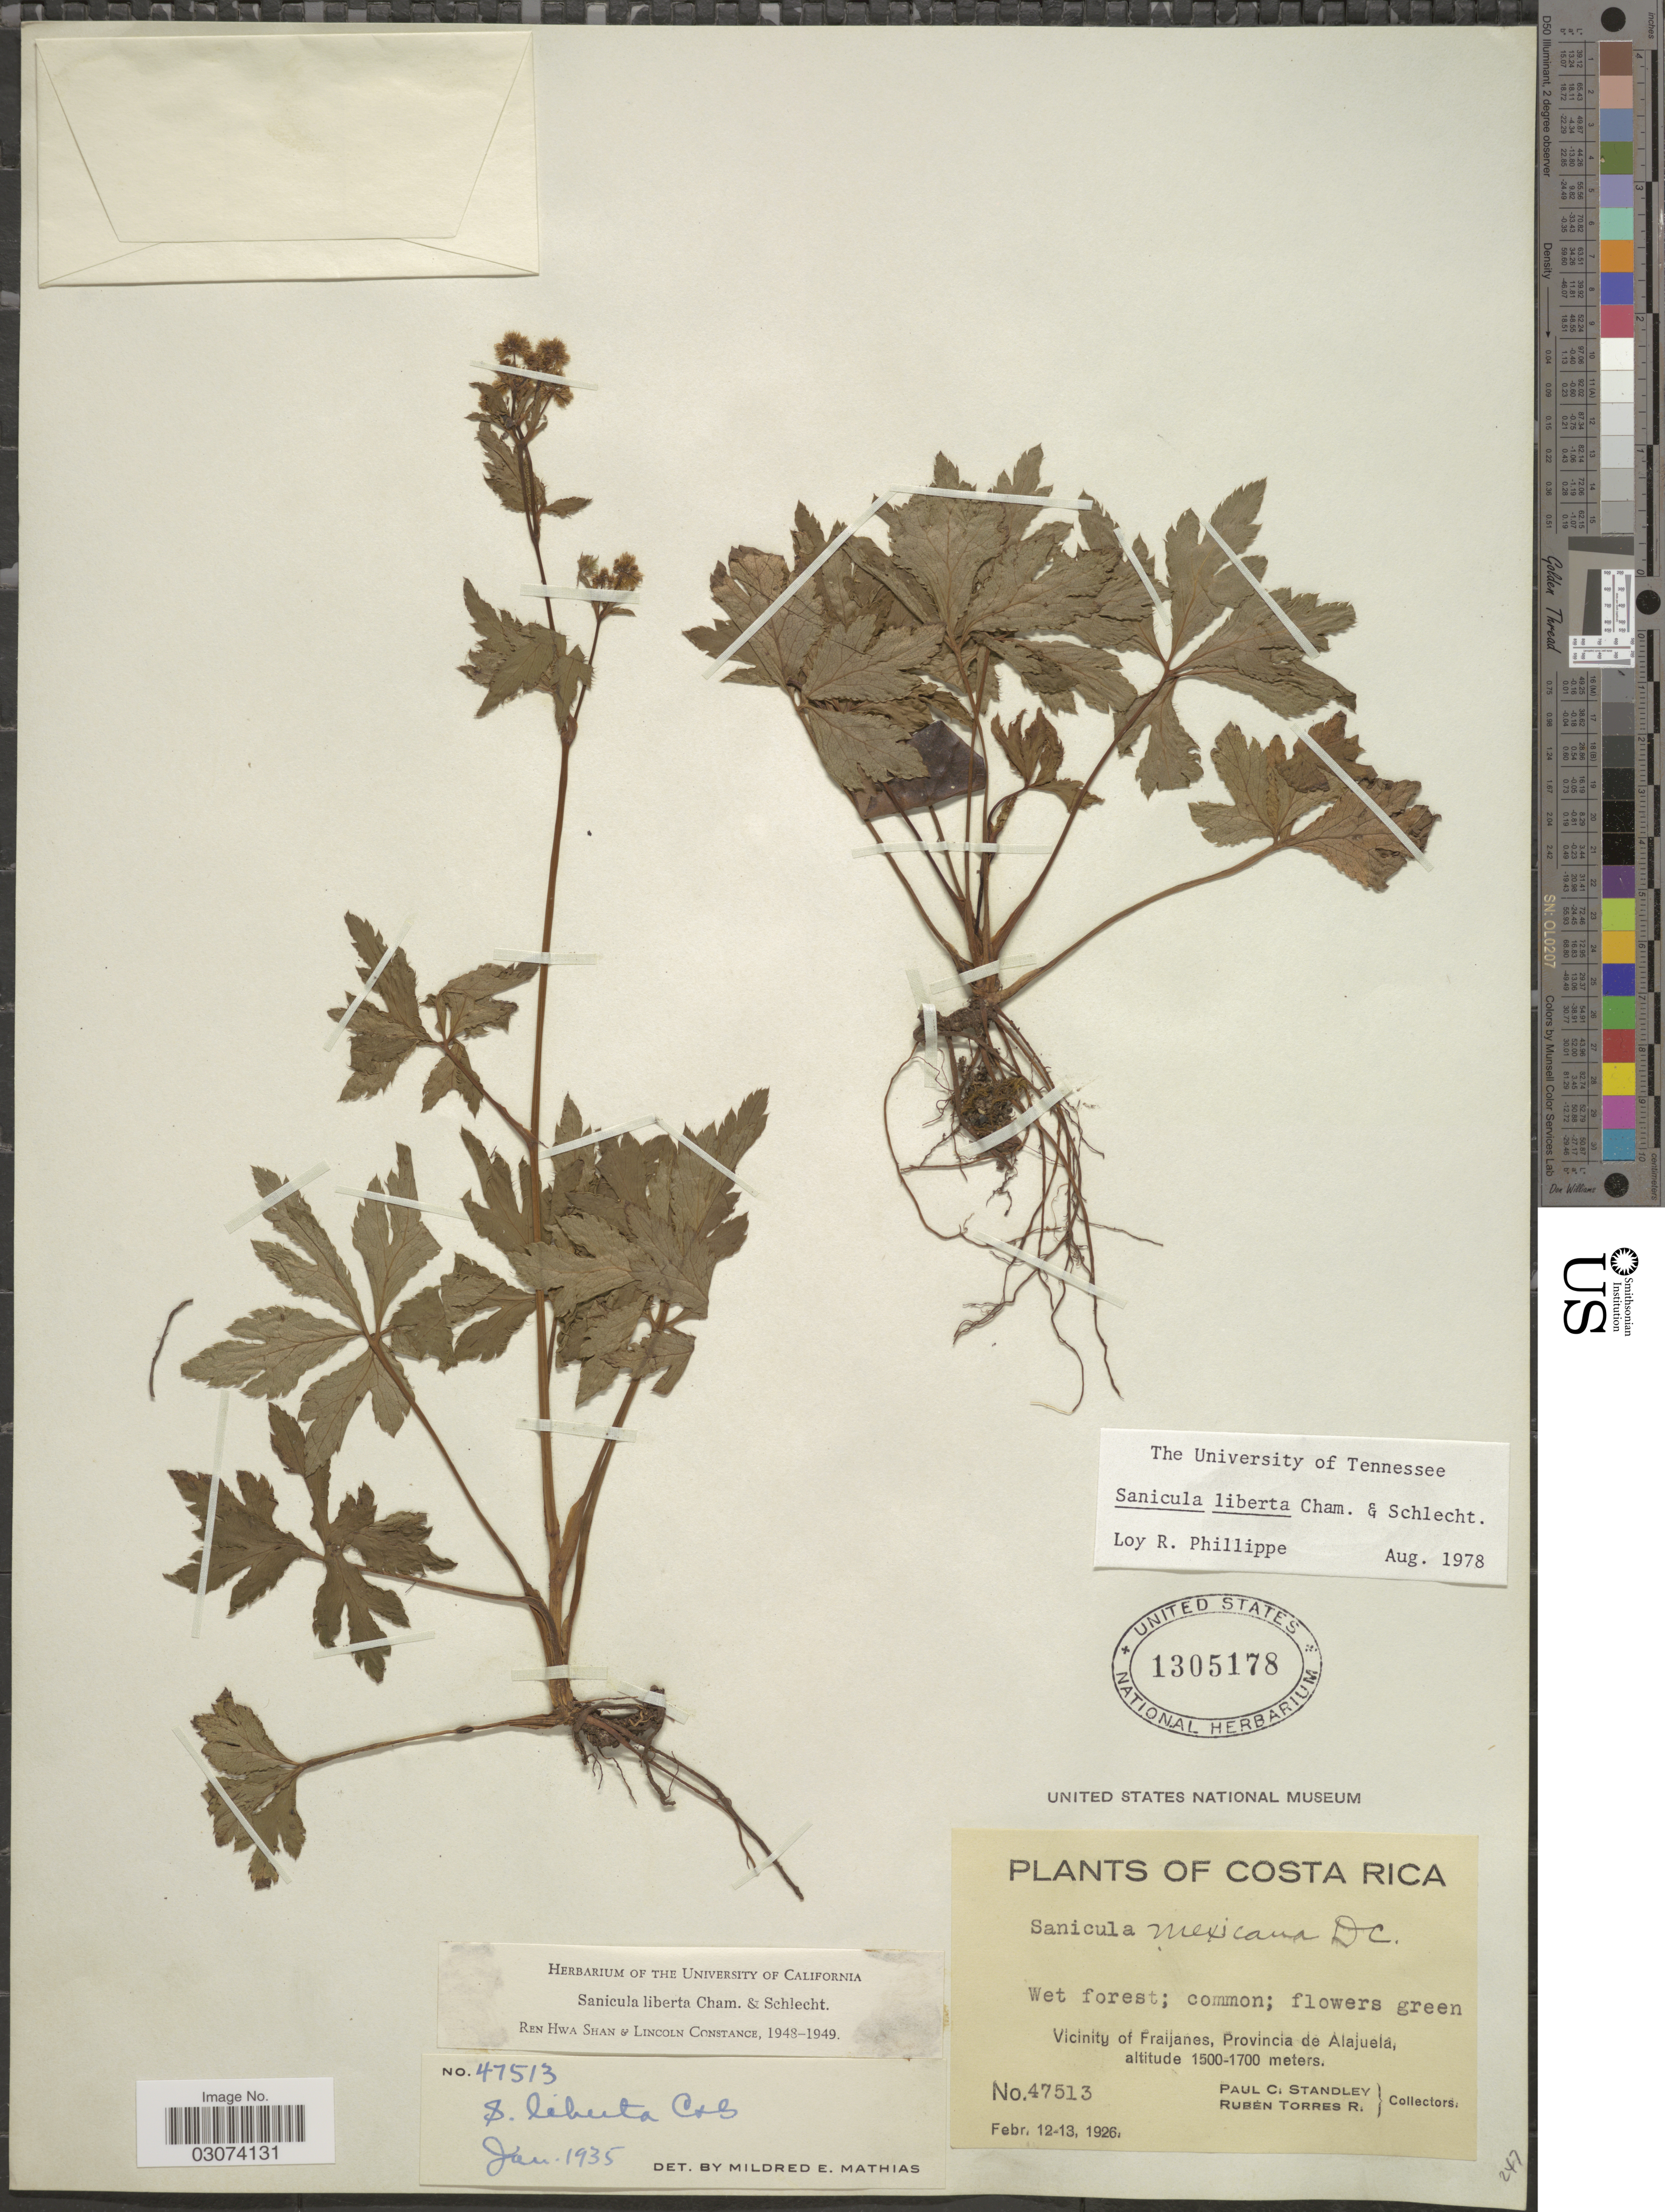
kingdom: Plantae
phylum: Tracheophyta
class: Magnoliopsida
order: Apiales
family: Apiaceae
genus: Sanicula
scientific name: Sanicula liberta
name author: Cham. & Schltdl.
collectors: P. C. Standley & R. Torres Rojas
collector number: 47513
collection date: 1926-02-12/1926-02-13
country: Costa Rica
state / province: Alajuela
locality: Vicinity of Fraijanes.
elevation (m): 1500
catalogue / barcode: US 1305178